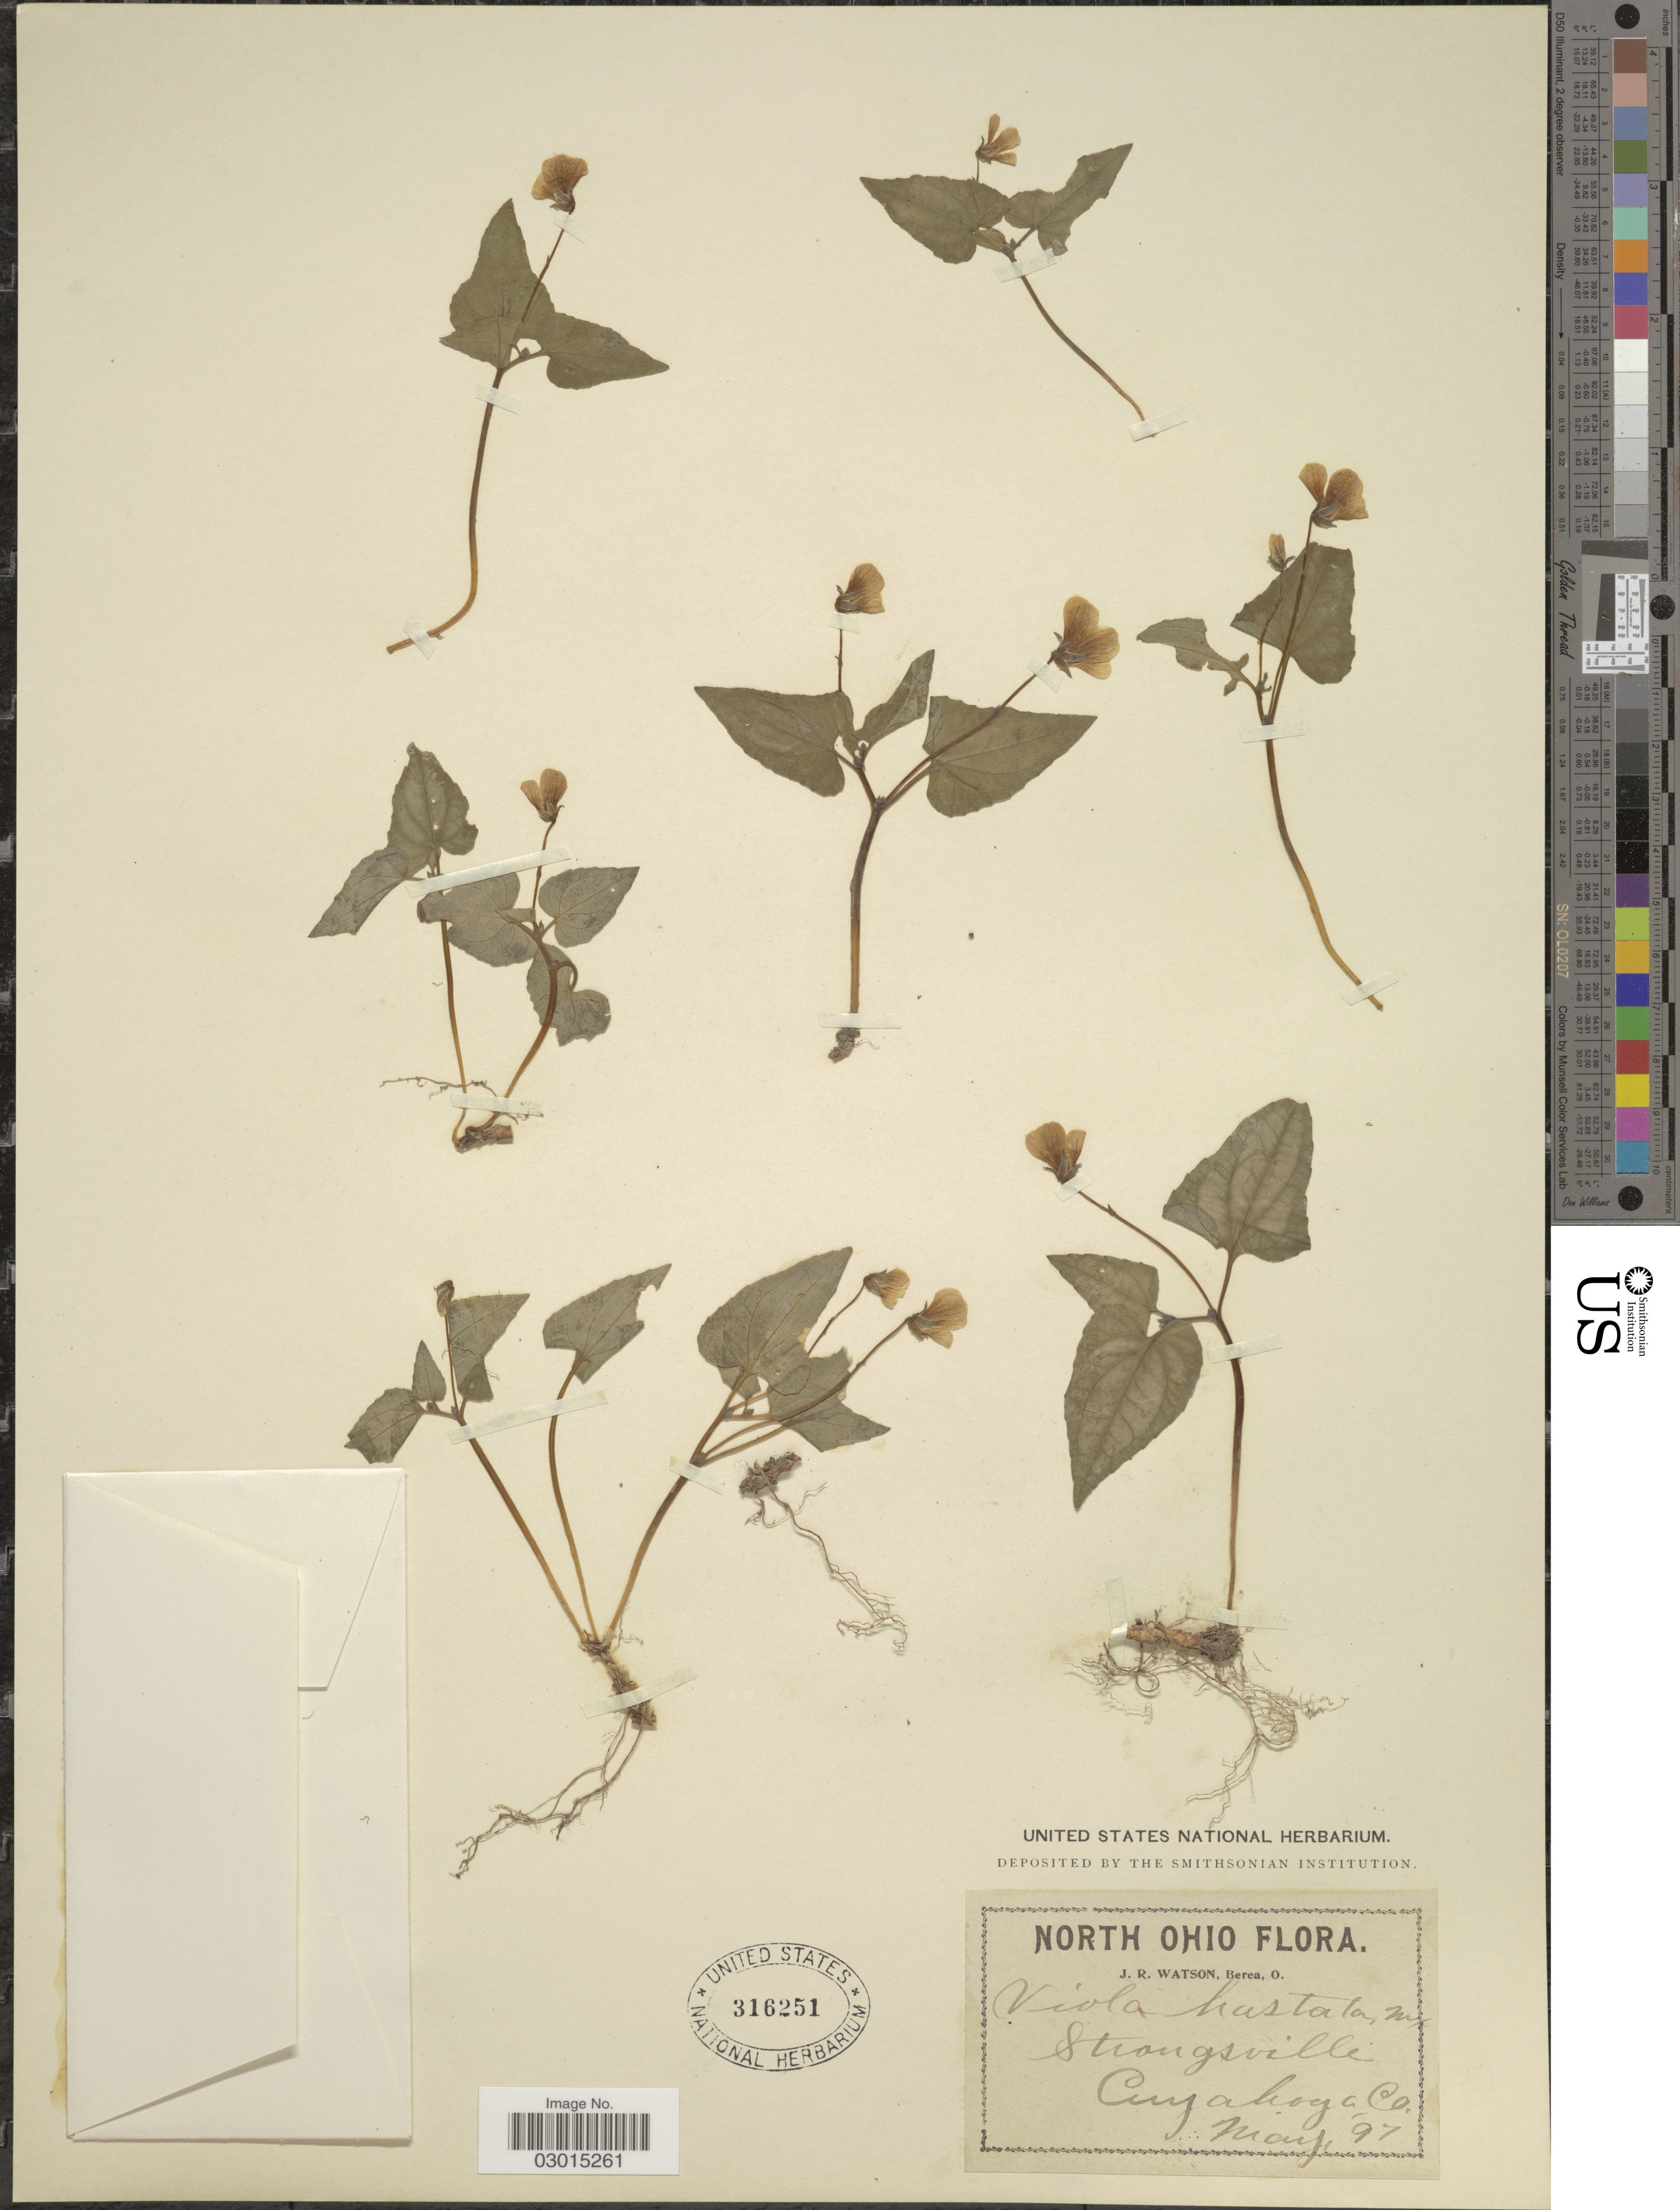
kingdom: Plantae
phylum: Tracheophyta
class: Magnoliopsida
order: Malpighiales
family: Violaceae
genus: Viola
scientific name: Viola hastata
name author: Michx.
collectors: J. R. Watson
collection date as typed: Transcribed d/m/y: /5/97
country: United States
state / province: Ohio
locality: North Ohio. Strongsville, Cuyahoga Co.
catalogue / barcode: US 316251